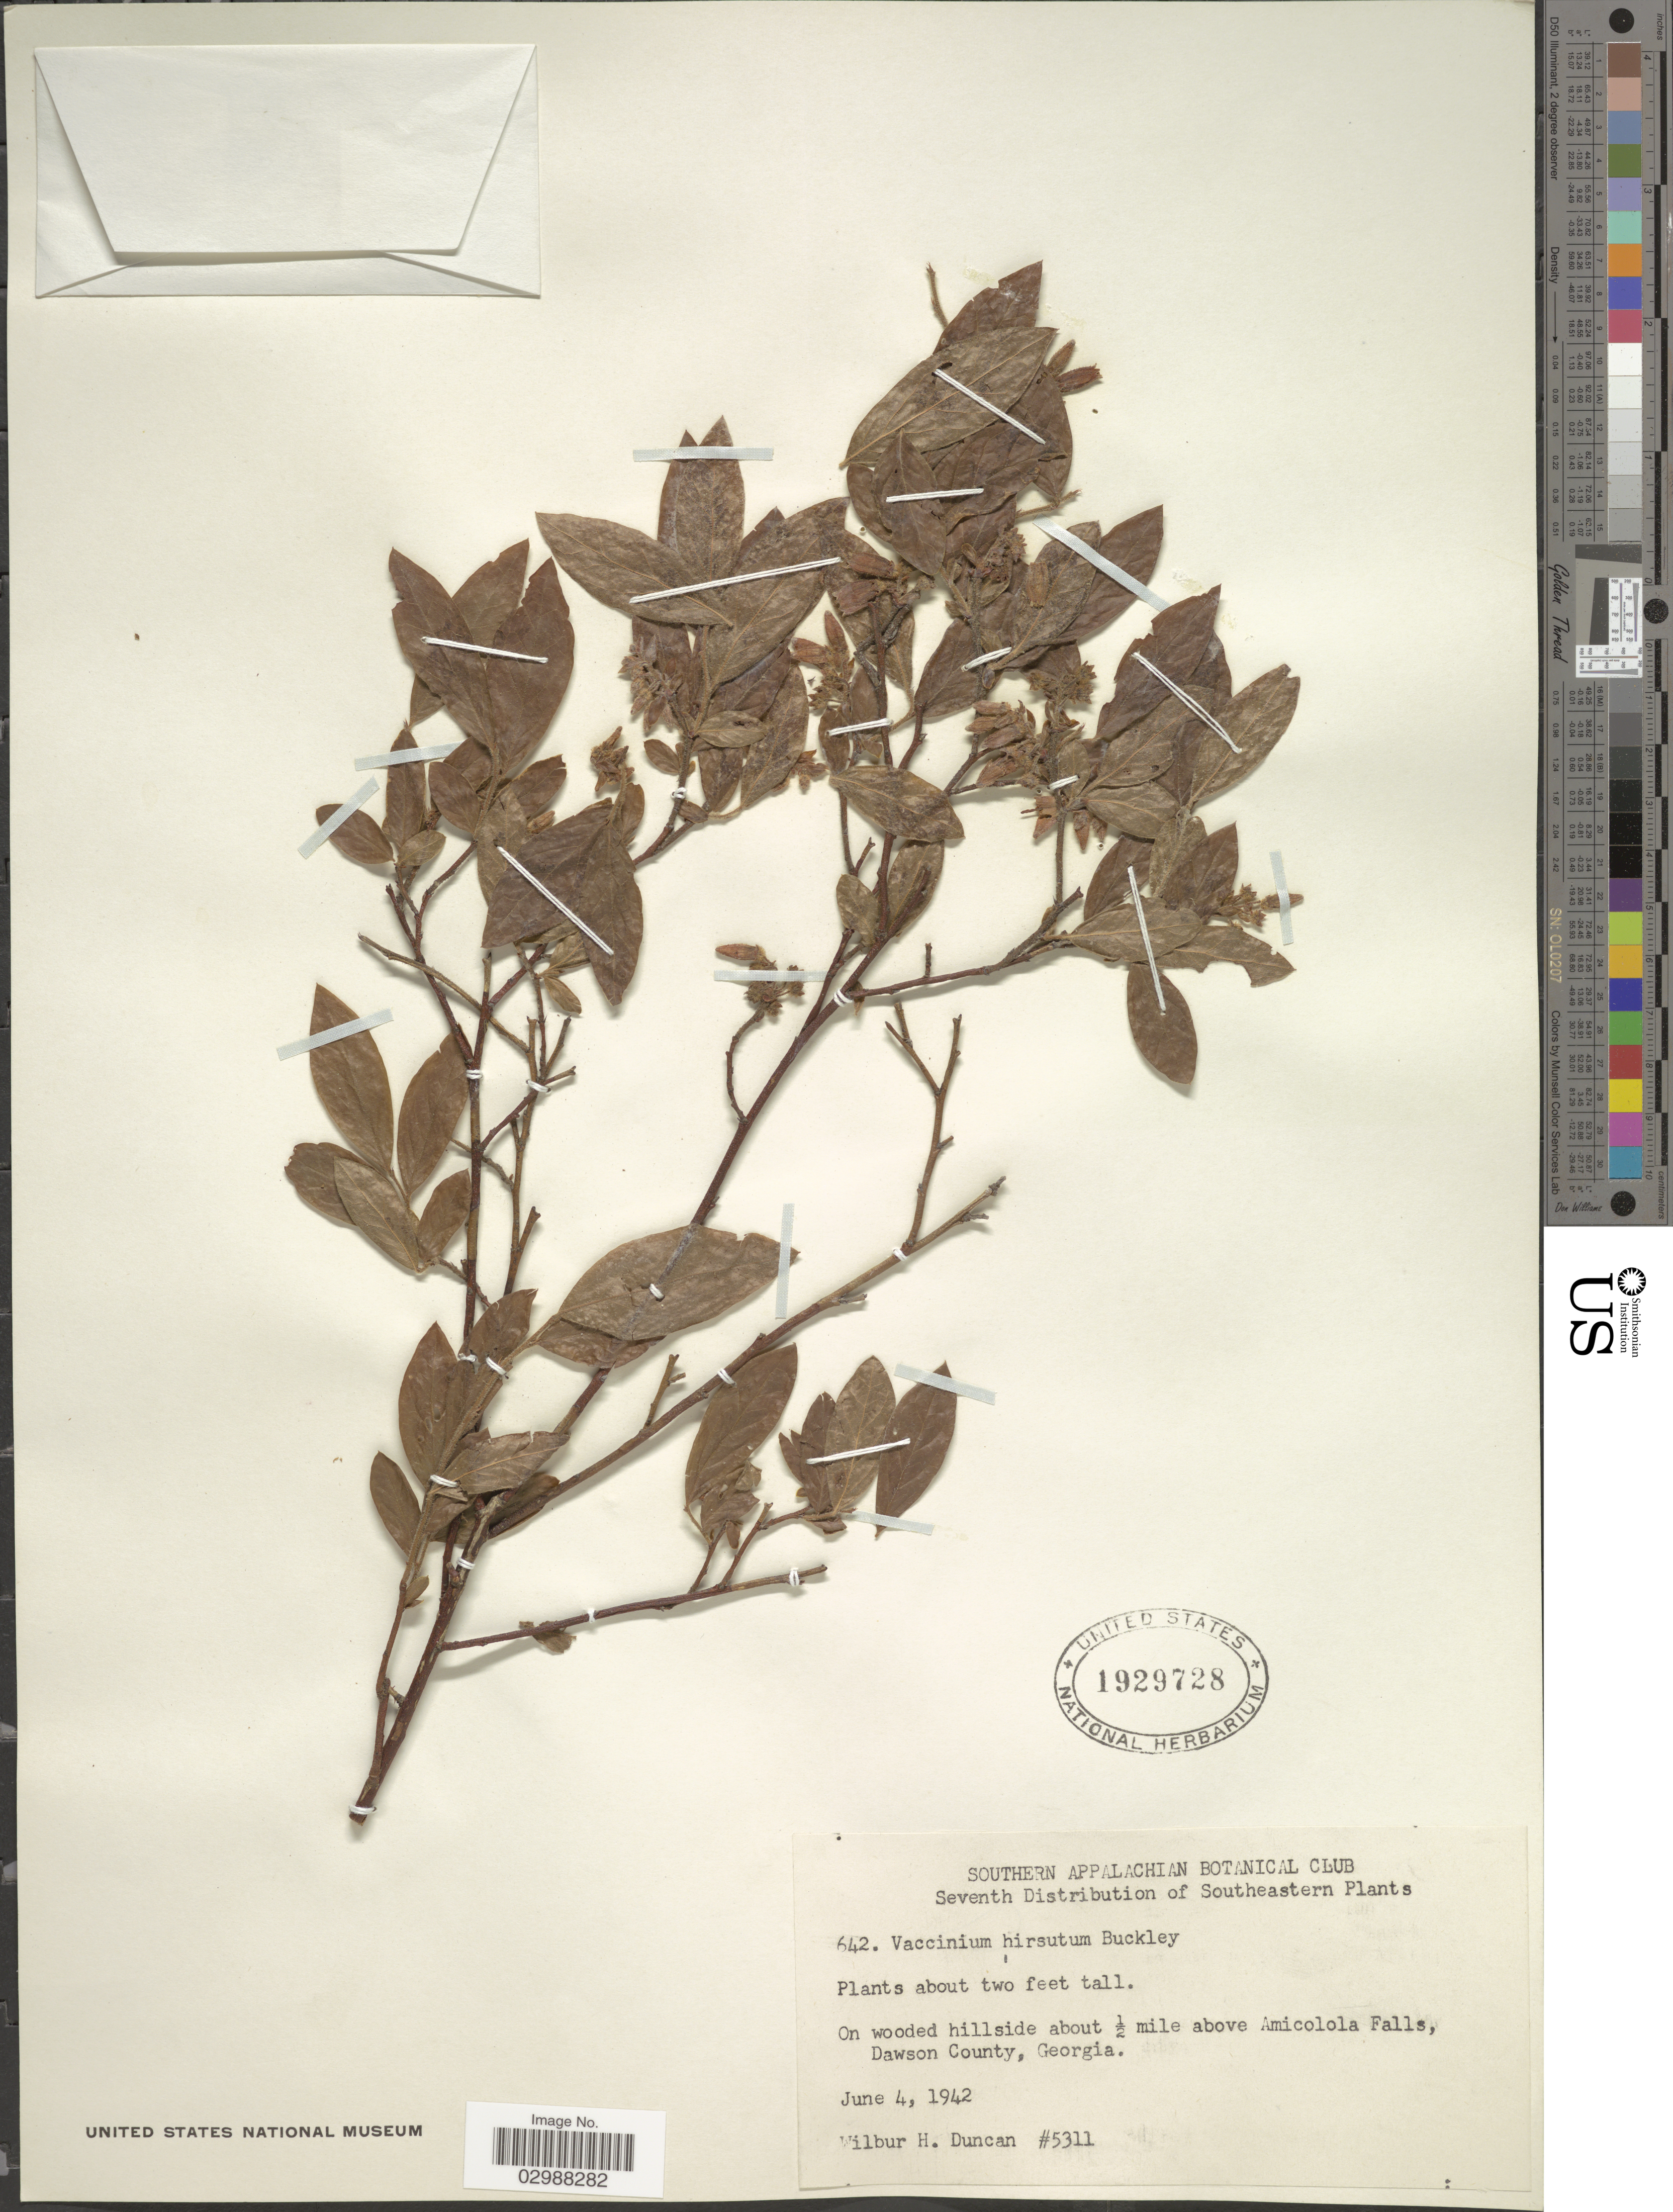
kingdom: Plantae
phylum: Tracheophyta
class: Magnoliopsida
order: Ericales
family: Ericaceae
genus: Vaccinium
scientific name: Vaccinium hirsutum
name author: Buckley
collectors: W. H. Duncan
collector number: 5311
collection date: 1942-06-04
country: United States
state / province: Georgia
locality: On wooded hillside about ½ mile above Amicolola Falls, Dawson County.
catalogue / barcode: US 1929728